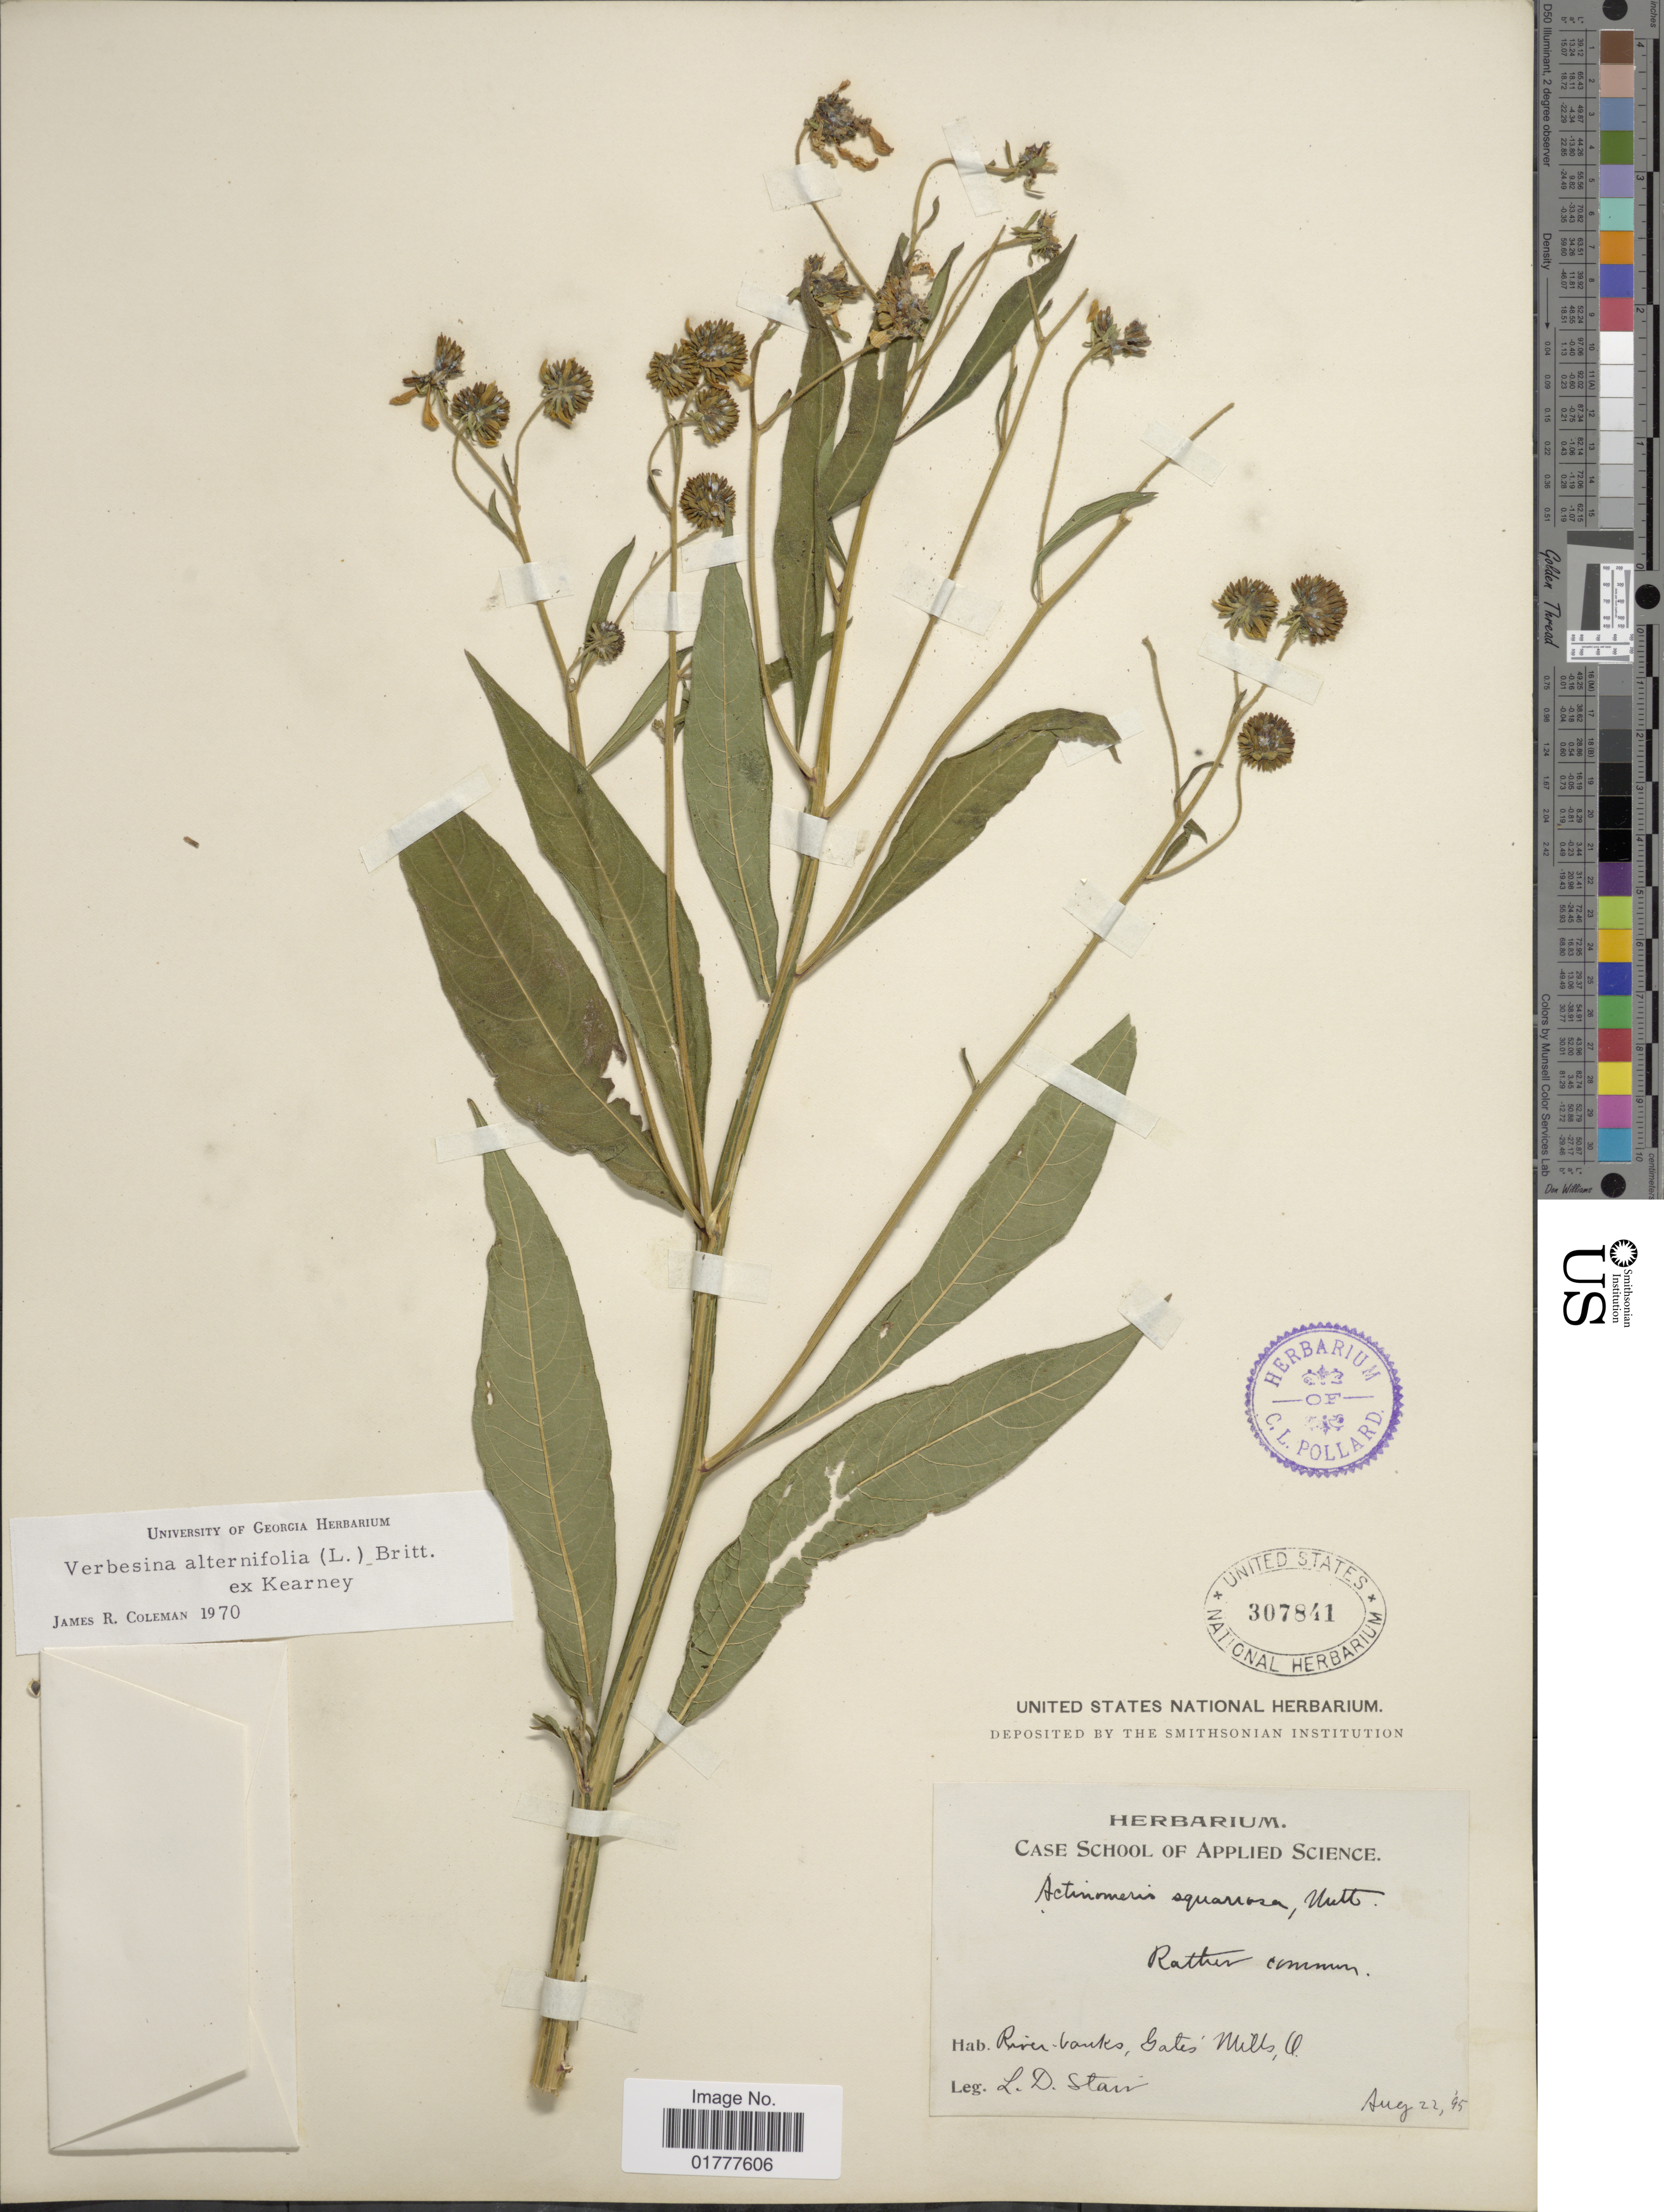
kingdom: Plantae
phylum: Tracheophyta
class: Magnoliopsida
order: Asterales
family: Asteraceae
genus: Actinomeris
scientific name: Actinomeris alternifolia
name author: (L.) DC.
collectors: L. Stain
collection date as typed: Transcribed d/m/y: 22/8/95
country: United States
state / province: Ohio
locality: River banks, Gates Mills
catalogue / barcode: US 307841